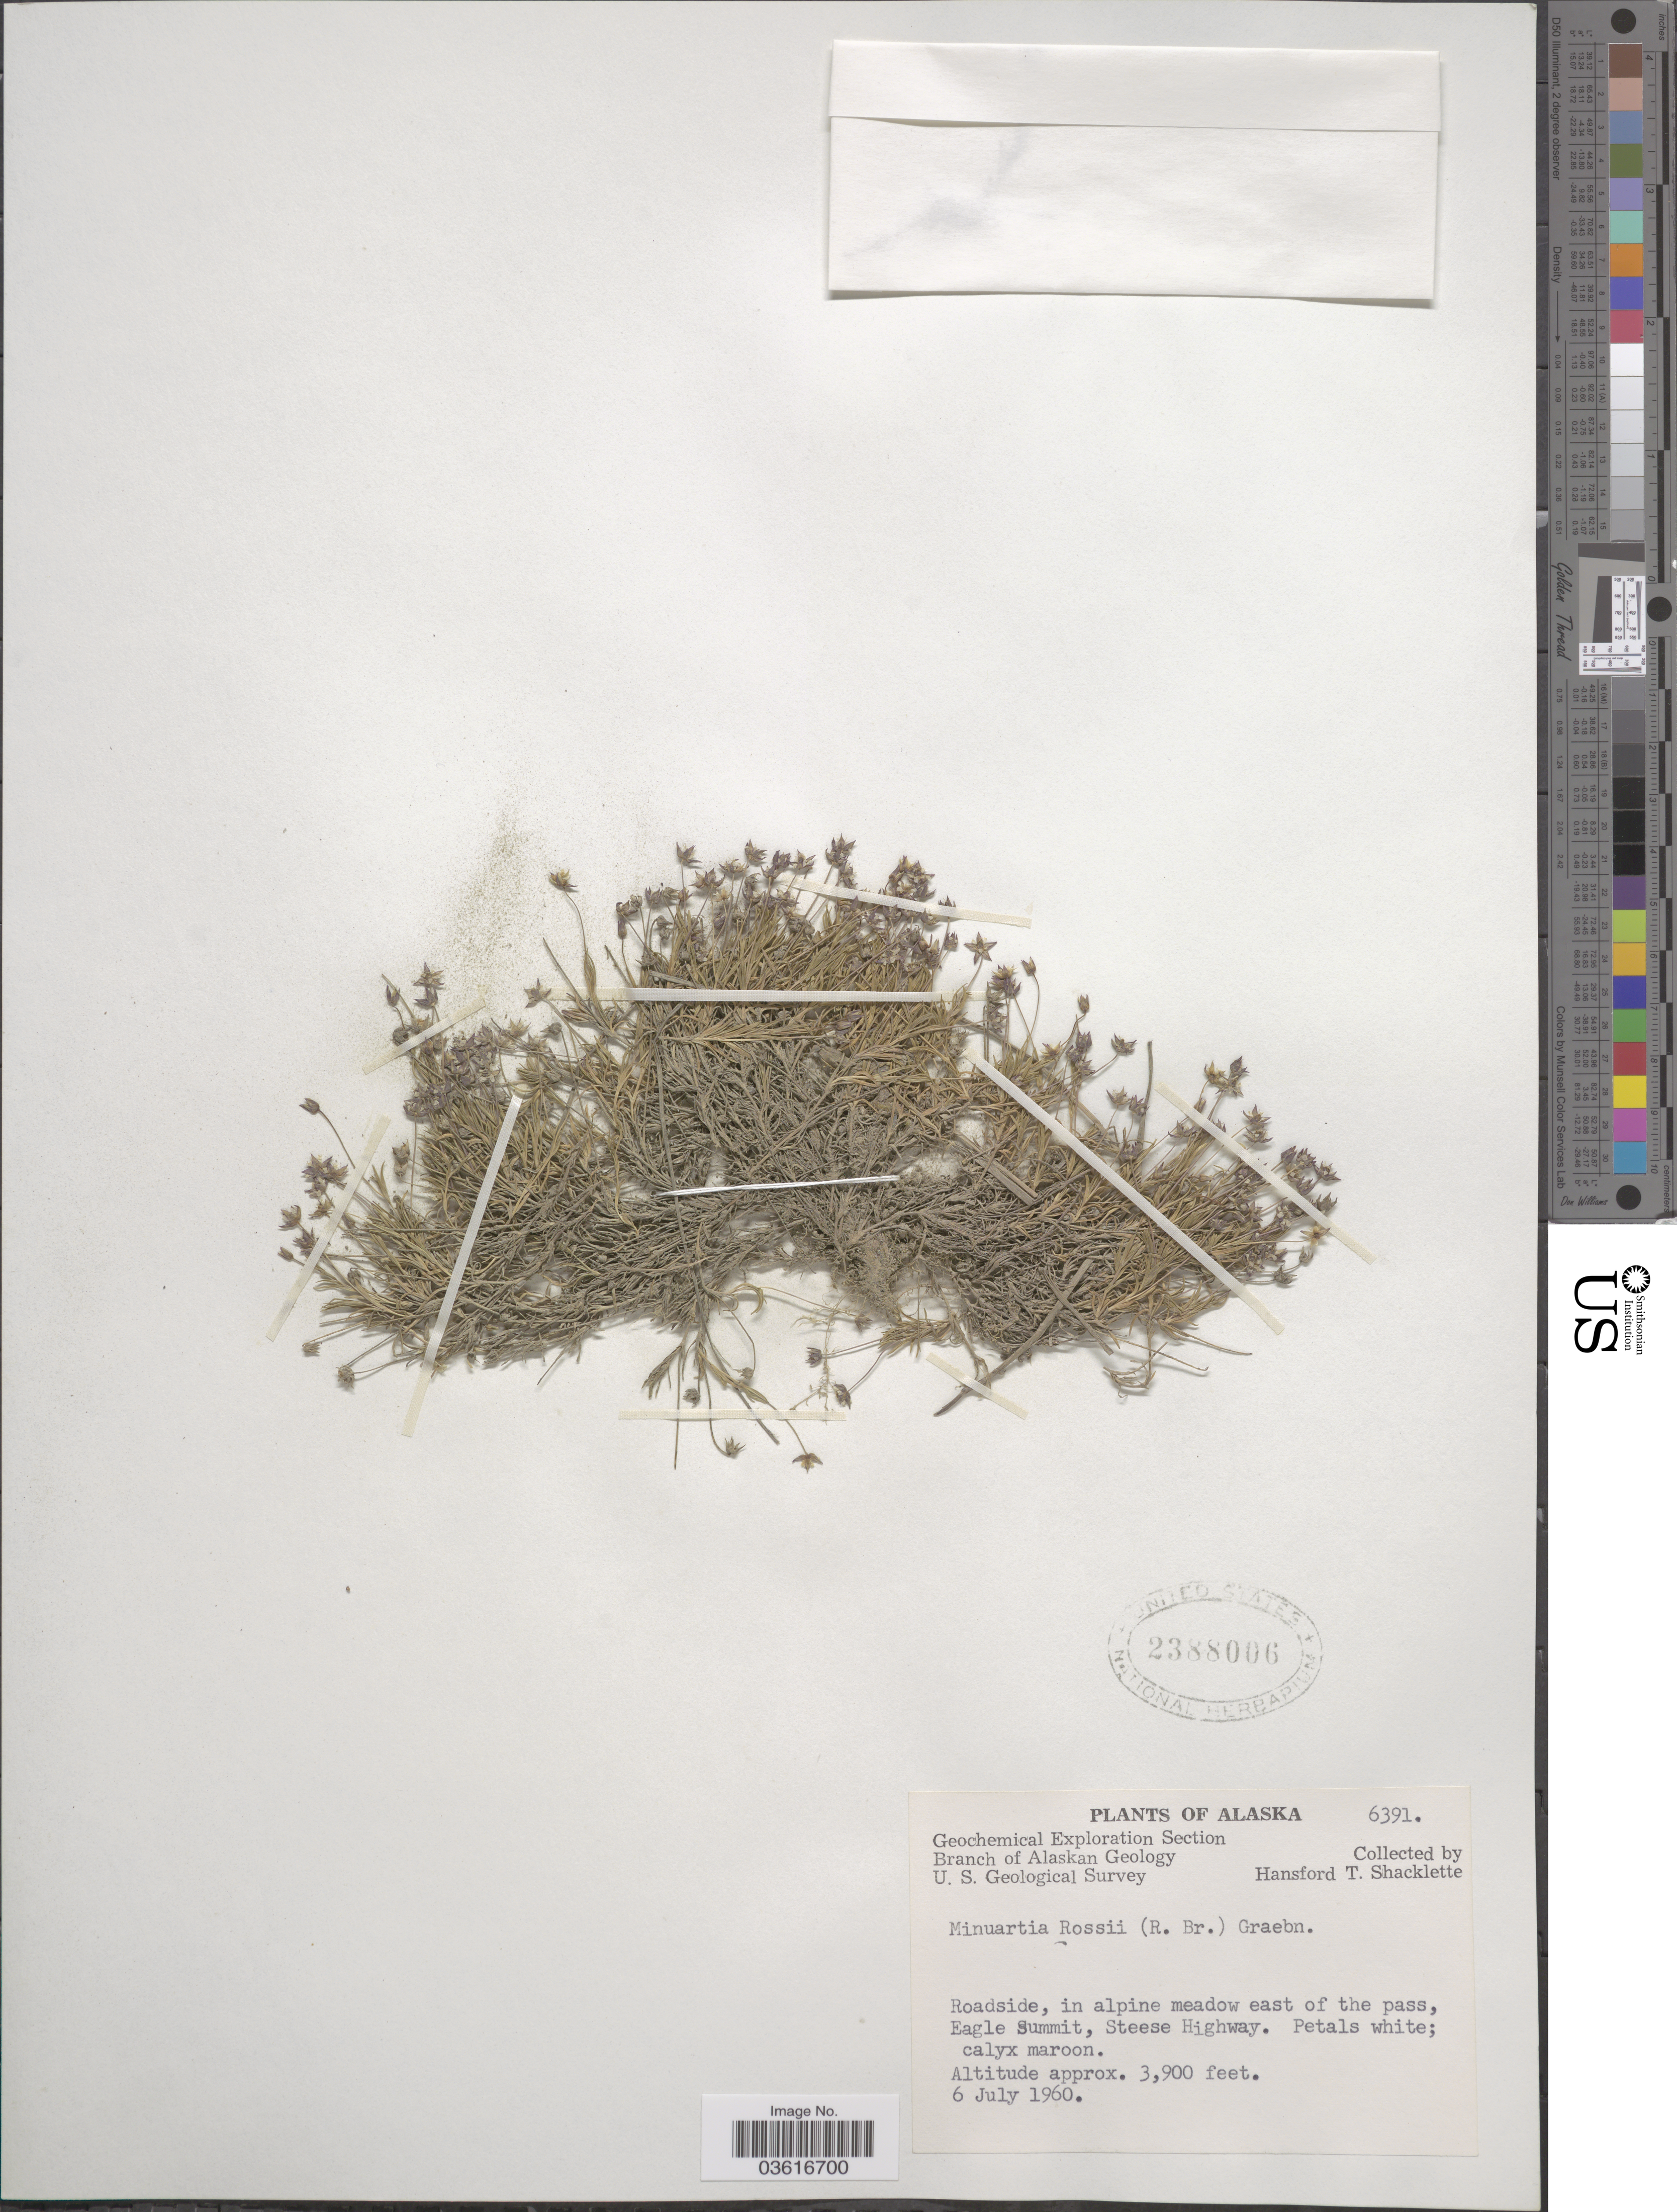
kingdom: Plantae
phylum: Tracheophyta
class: Magnoliopsida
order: Caryophyllales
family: Caryophyllaceae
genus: Minuartia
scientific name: Minuartia rossii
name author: (R. Br. ex Richardson) Graebn.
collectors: H. Shacklette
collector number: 6391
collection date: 1960-07-06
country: United States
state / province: Alaska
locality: East of pass; Eagle Summit, Steese Highway.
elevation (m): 1189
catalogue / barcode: US 2388006